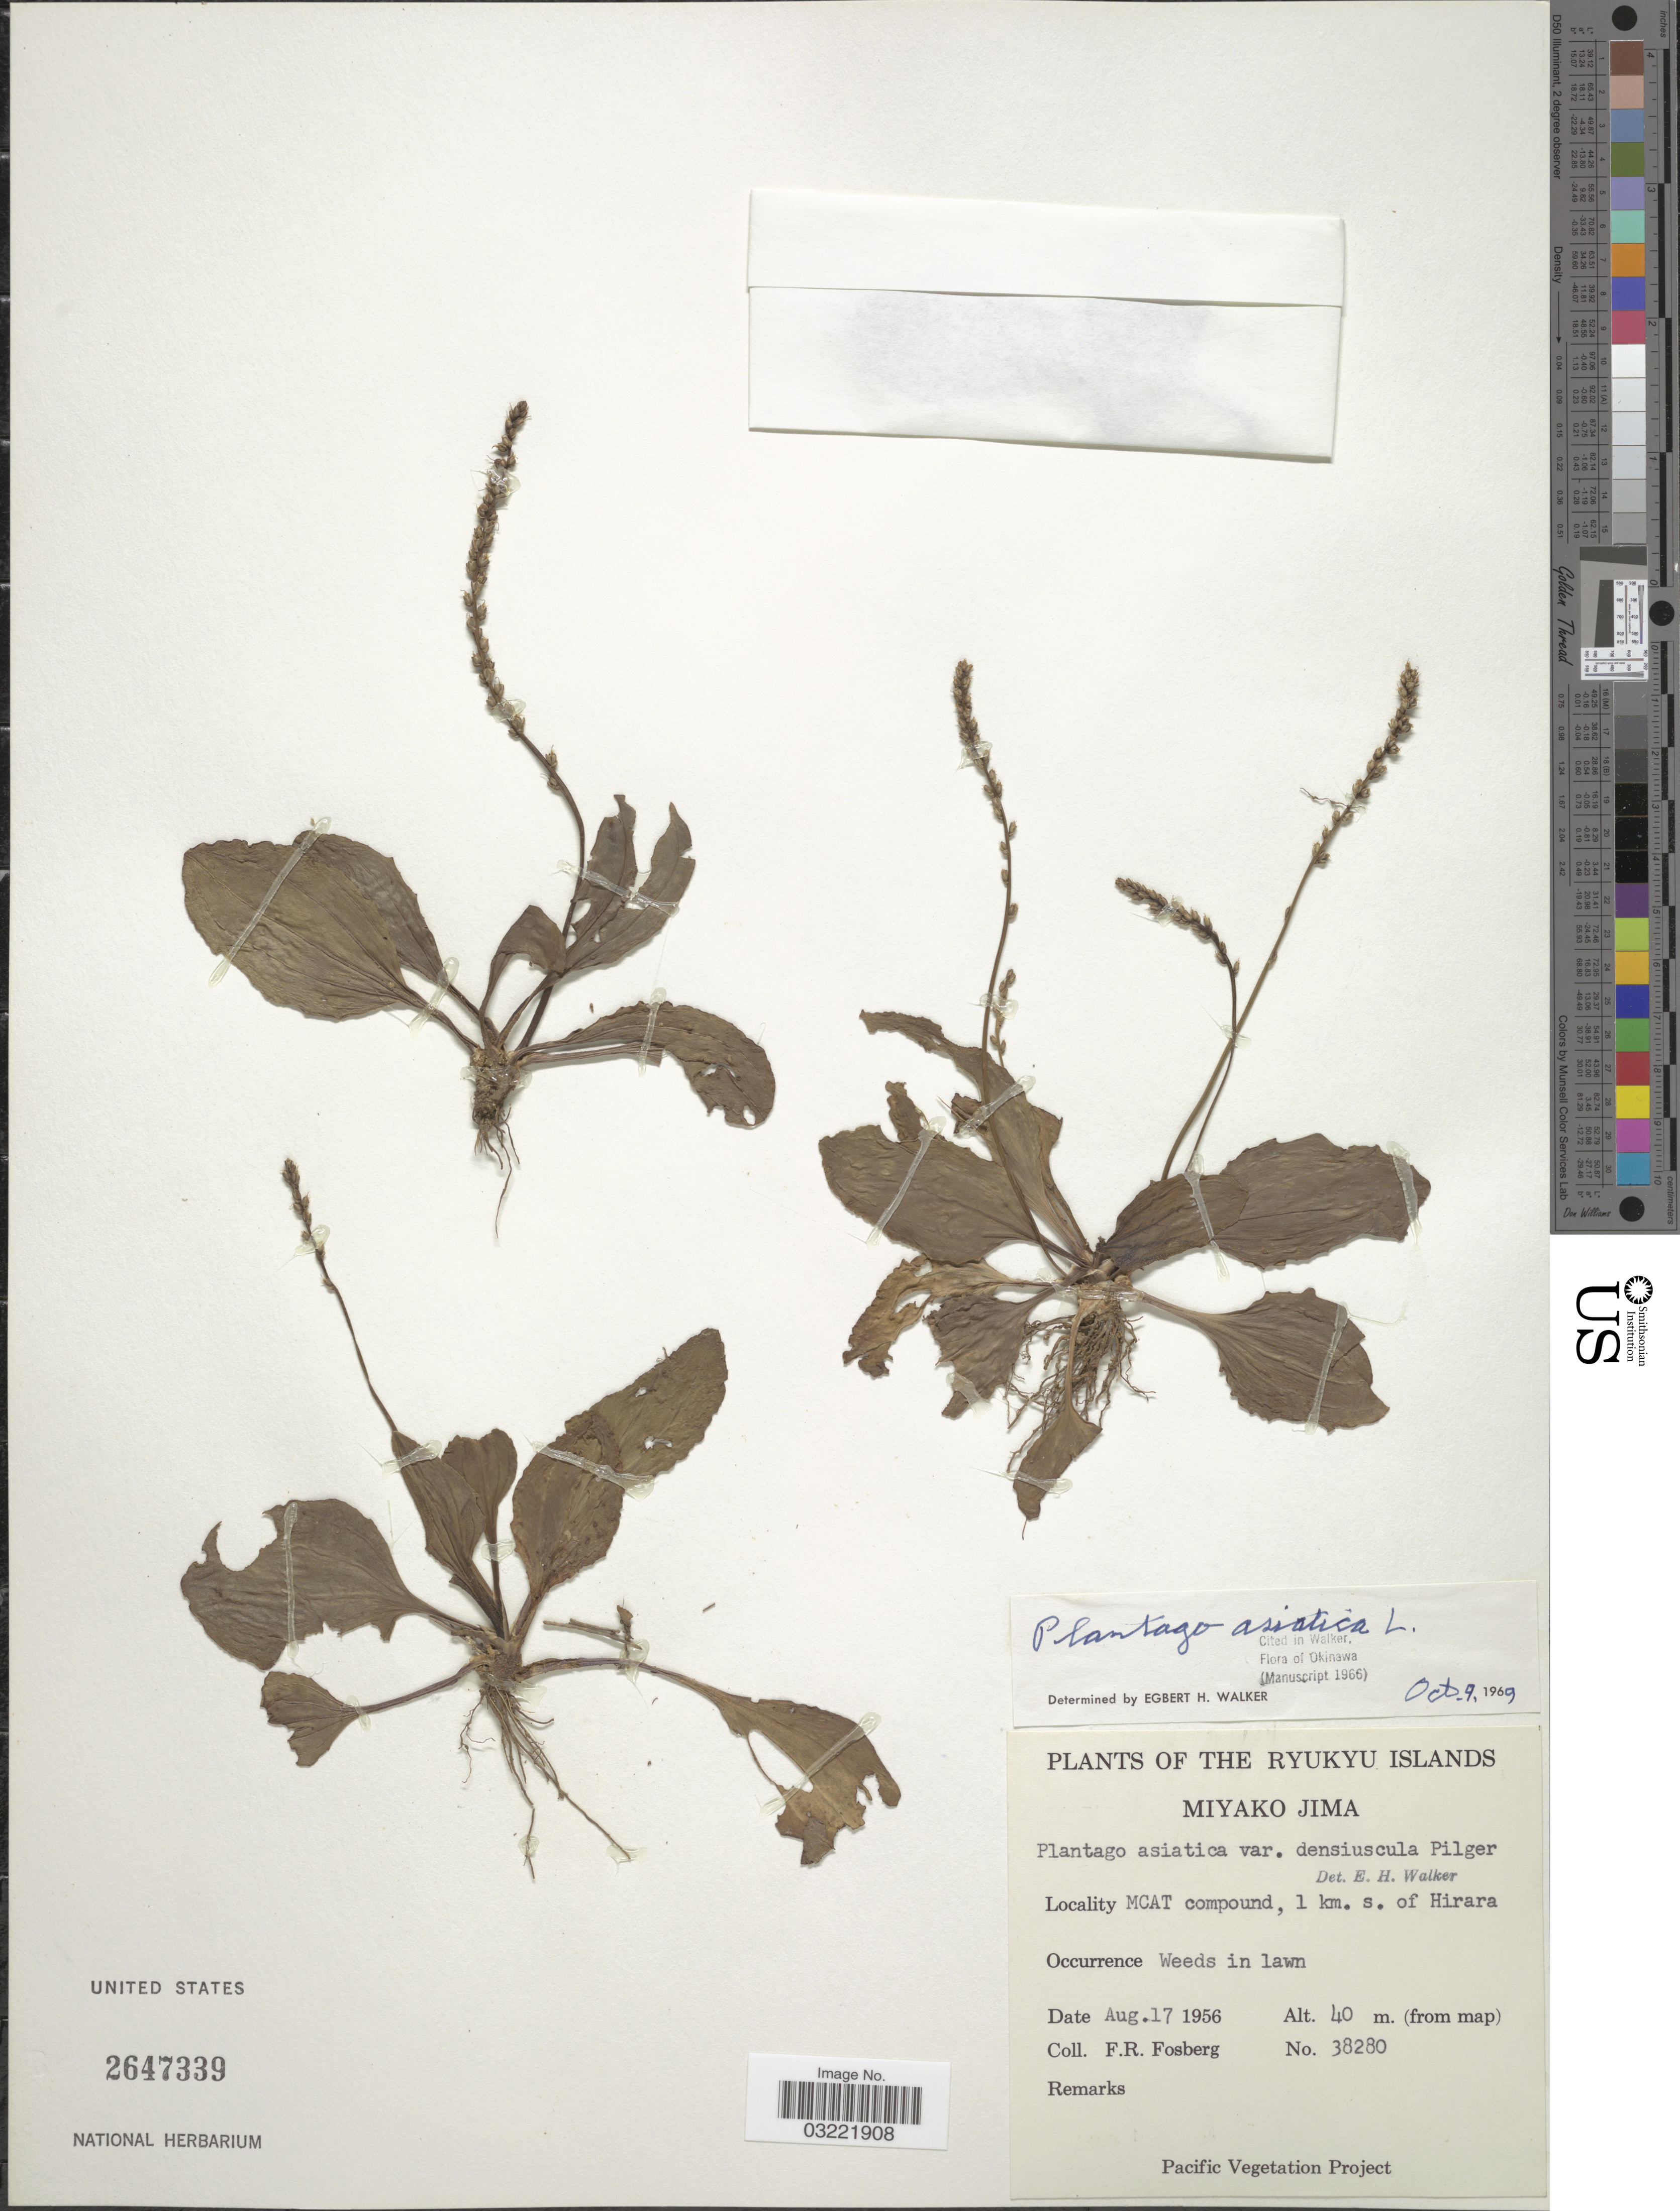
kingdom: Plantae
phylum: Tracheophyta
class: Magnoliopsida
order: Lamiales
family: Plantaginaceae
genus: Plantago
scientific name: Plantago asiatica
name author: L.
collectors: F. R. Fosberg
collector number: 38280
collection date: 1956-08-17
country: Japan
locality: The Ryukyu Islands. Miyako Jima. MCAT compound, 1 km. s. of Hirara.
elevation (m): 40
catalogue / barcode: US 2647339